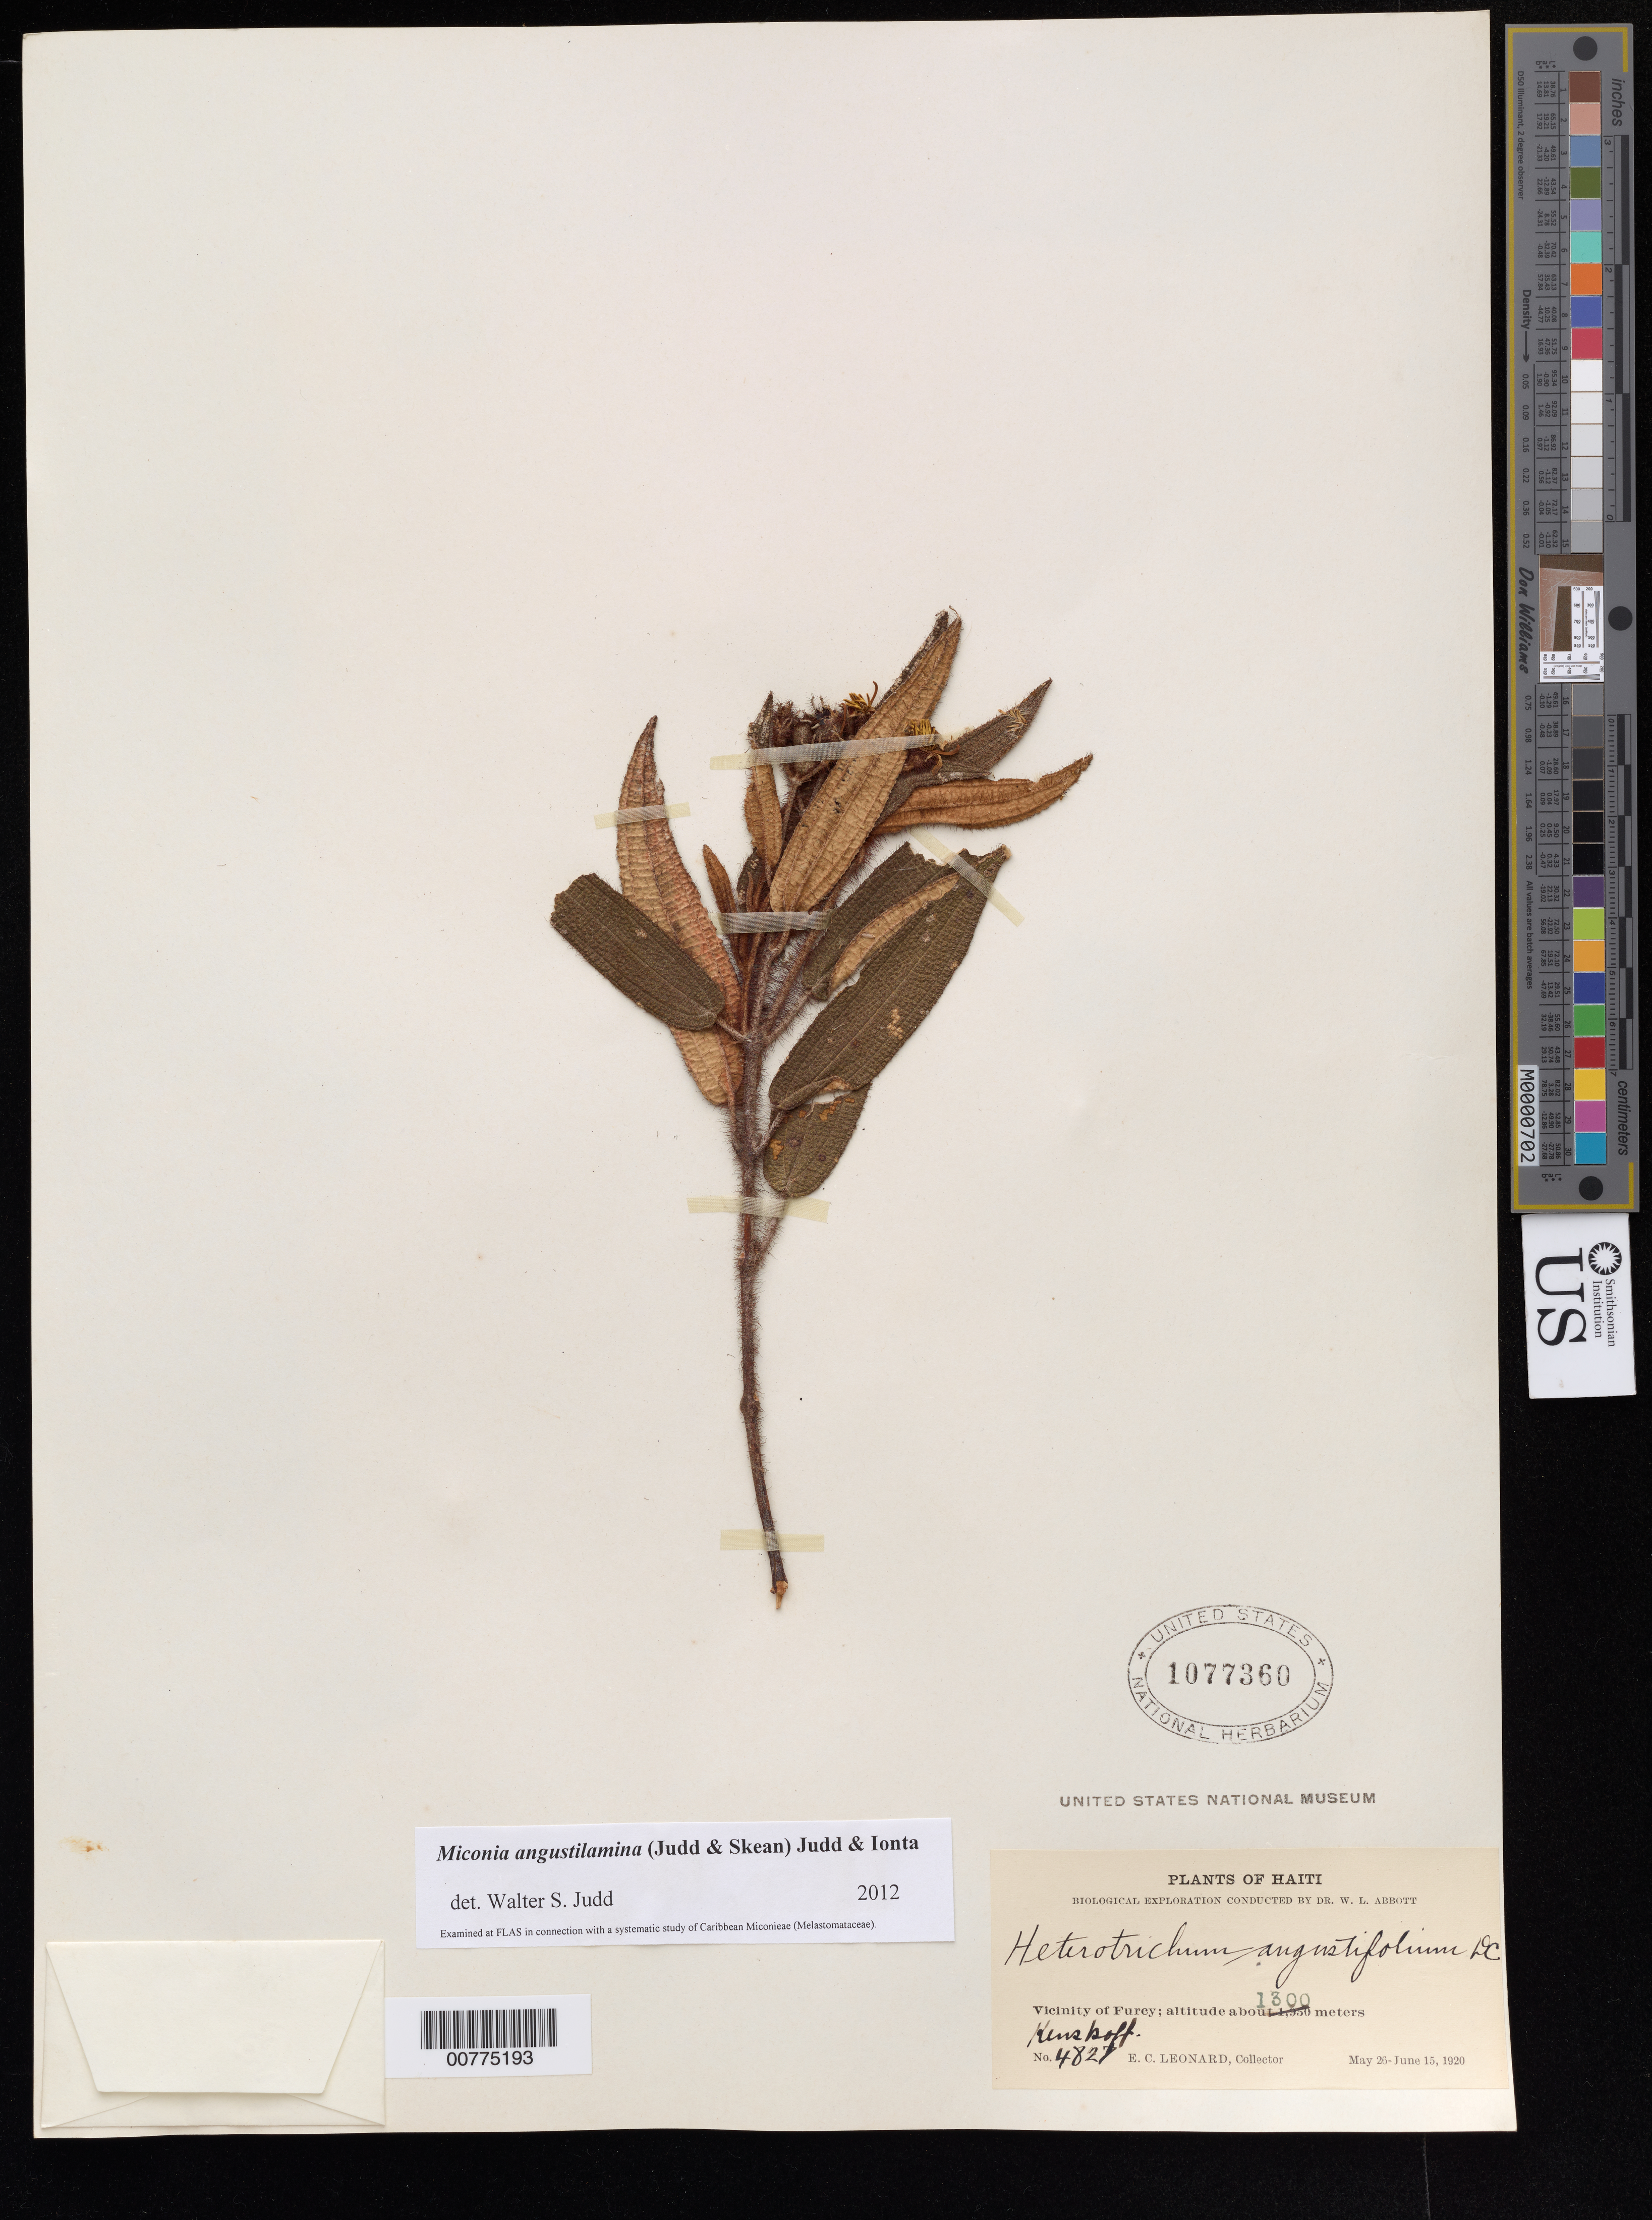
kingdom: Plantae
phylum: Tracheophyta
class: Magnoliopsida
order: Myrtales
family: Melastomataceae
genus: Miconia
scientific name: Miconia angustilamina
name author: (Judd & Skean) Judd & Ionta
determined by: Judd, Walter S.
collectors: E. C. Leonard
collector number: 4827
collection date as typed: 26 May 1920 15 Jun 1920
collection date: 1920-05-26/1920-06-15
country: Haiti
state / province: Ouest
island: Hispaniola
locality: Vicinity of Furcy, Kenskoff.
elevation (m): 1300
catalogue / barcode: US 1077360